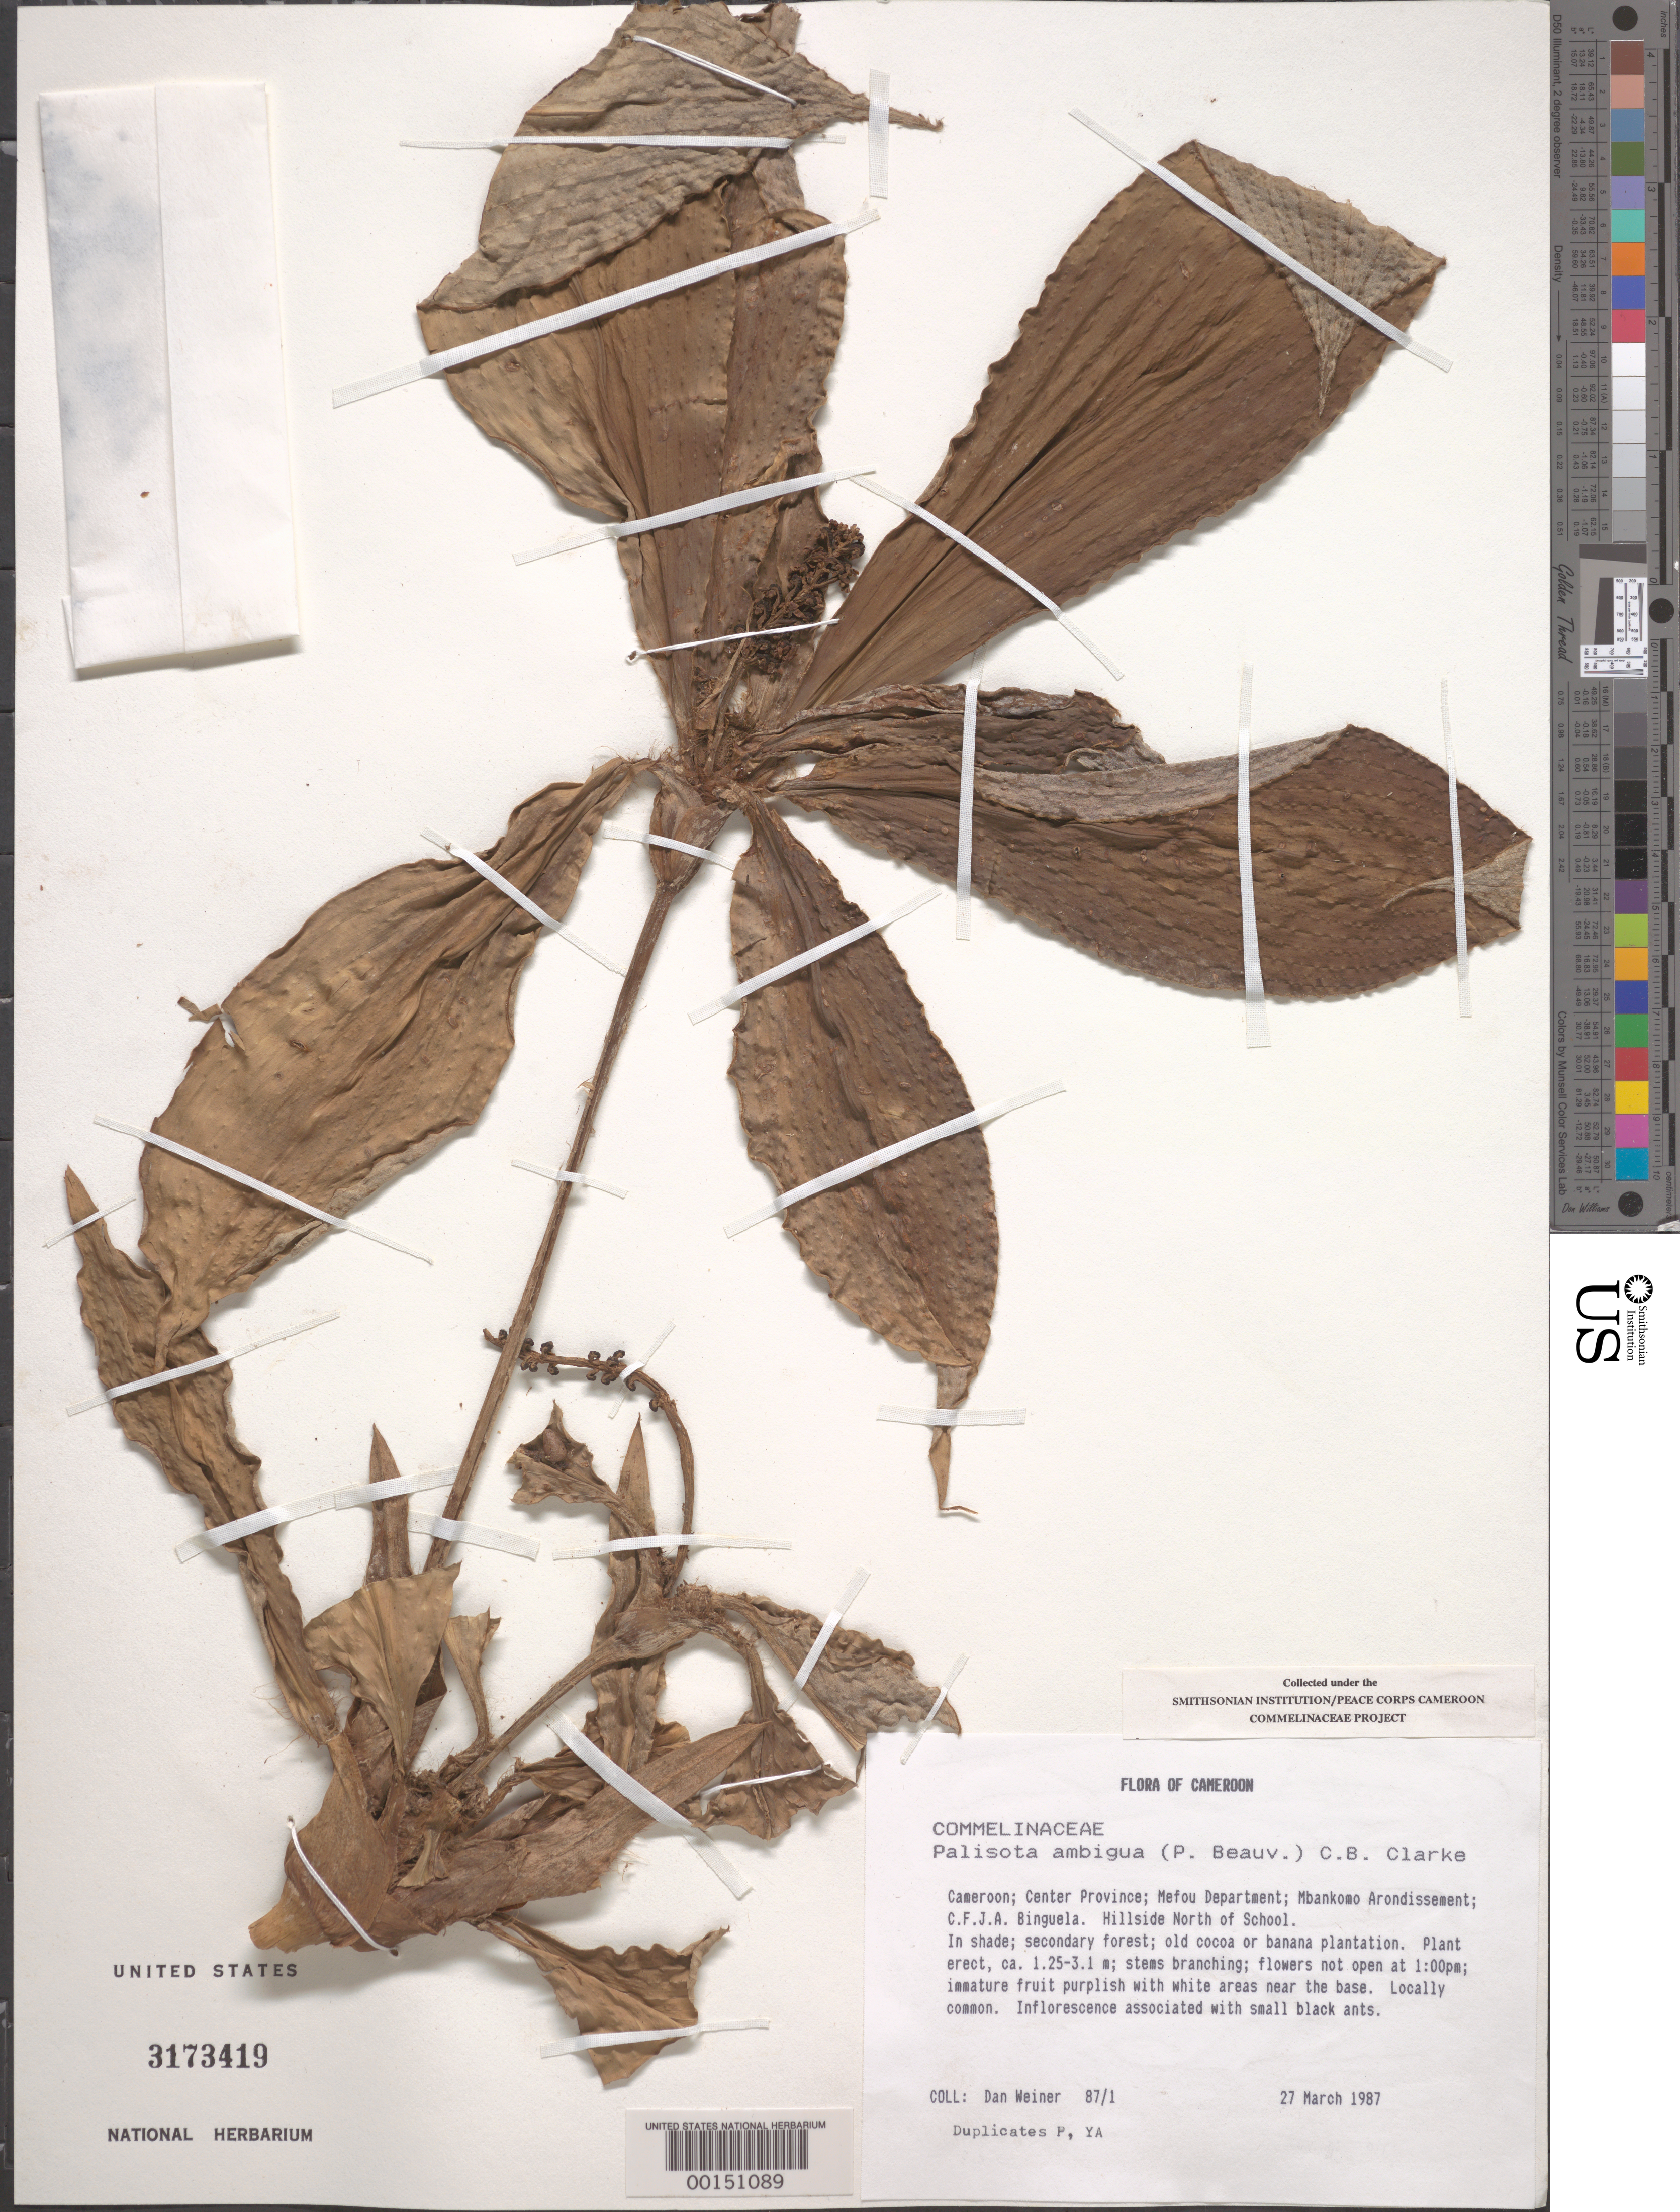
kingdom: Plantae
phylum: Tracheophyta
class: Liliopsida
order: Commelinales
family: Commelinaceae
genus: Palisota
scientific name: Palisota ambigua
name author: (P. Beauv.) C.B. Clarke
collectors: D. Weiner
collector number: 87/1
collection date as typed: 27 Mar 1987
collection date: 1987-03-27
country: Cameroon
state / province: Centre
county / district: Méfou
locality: Mbankomo arondissement, c.f.j.a. binguela, hillside n of school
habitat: Secondary forest, old cocoa or banana plantation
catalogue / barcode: US 3173419